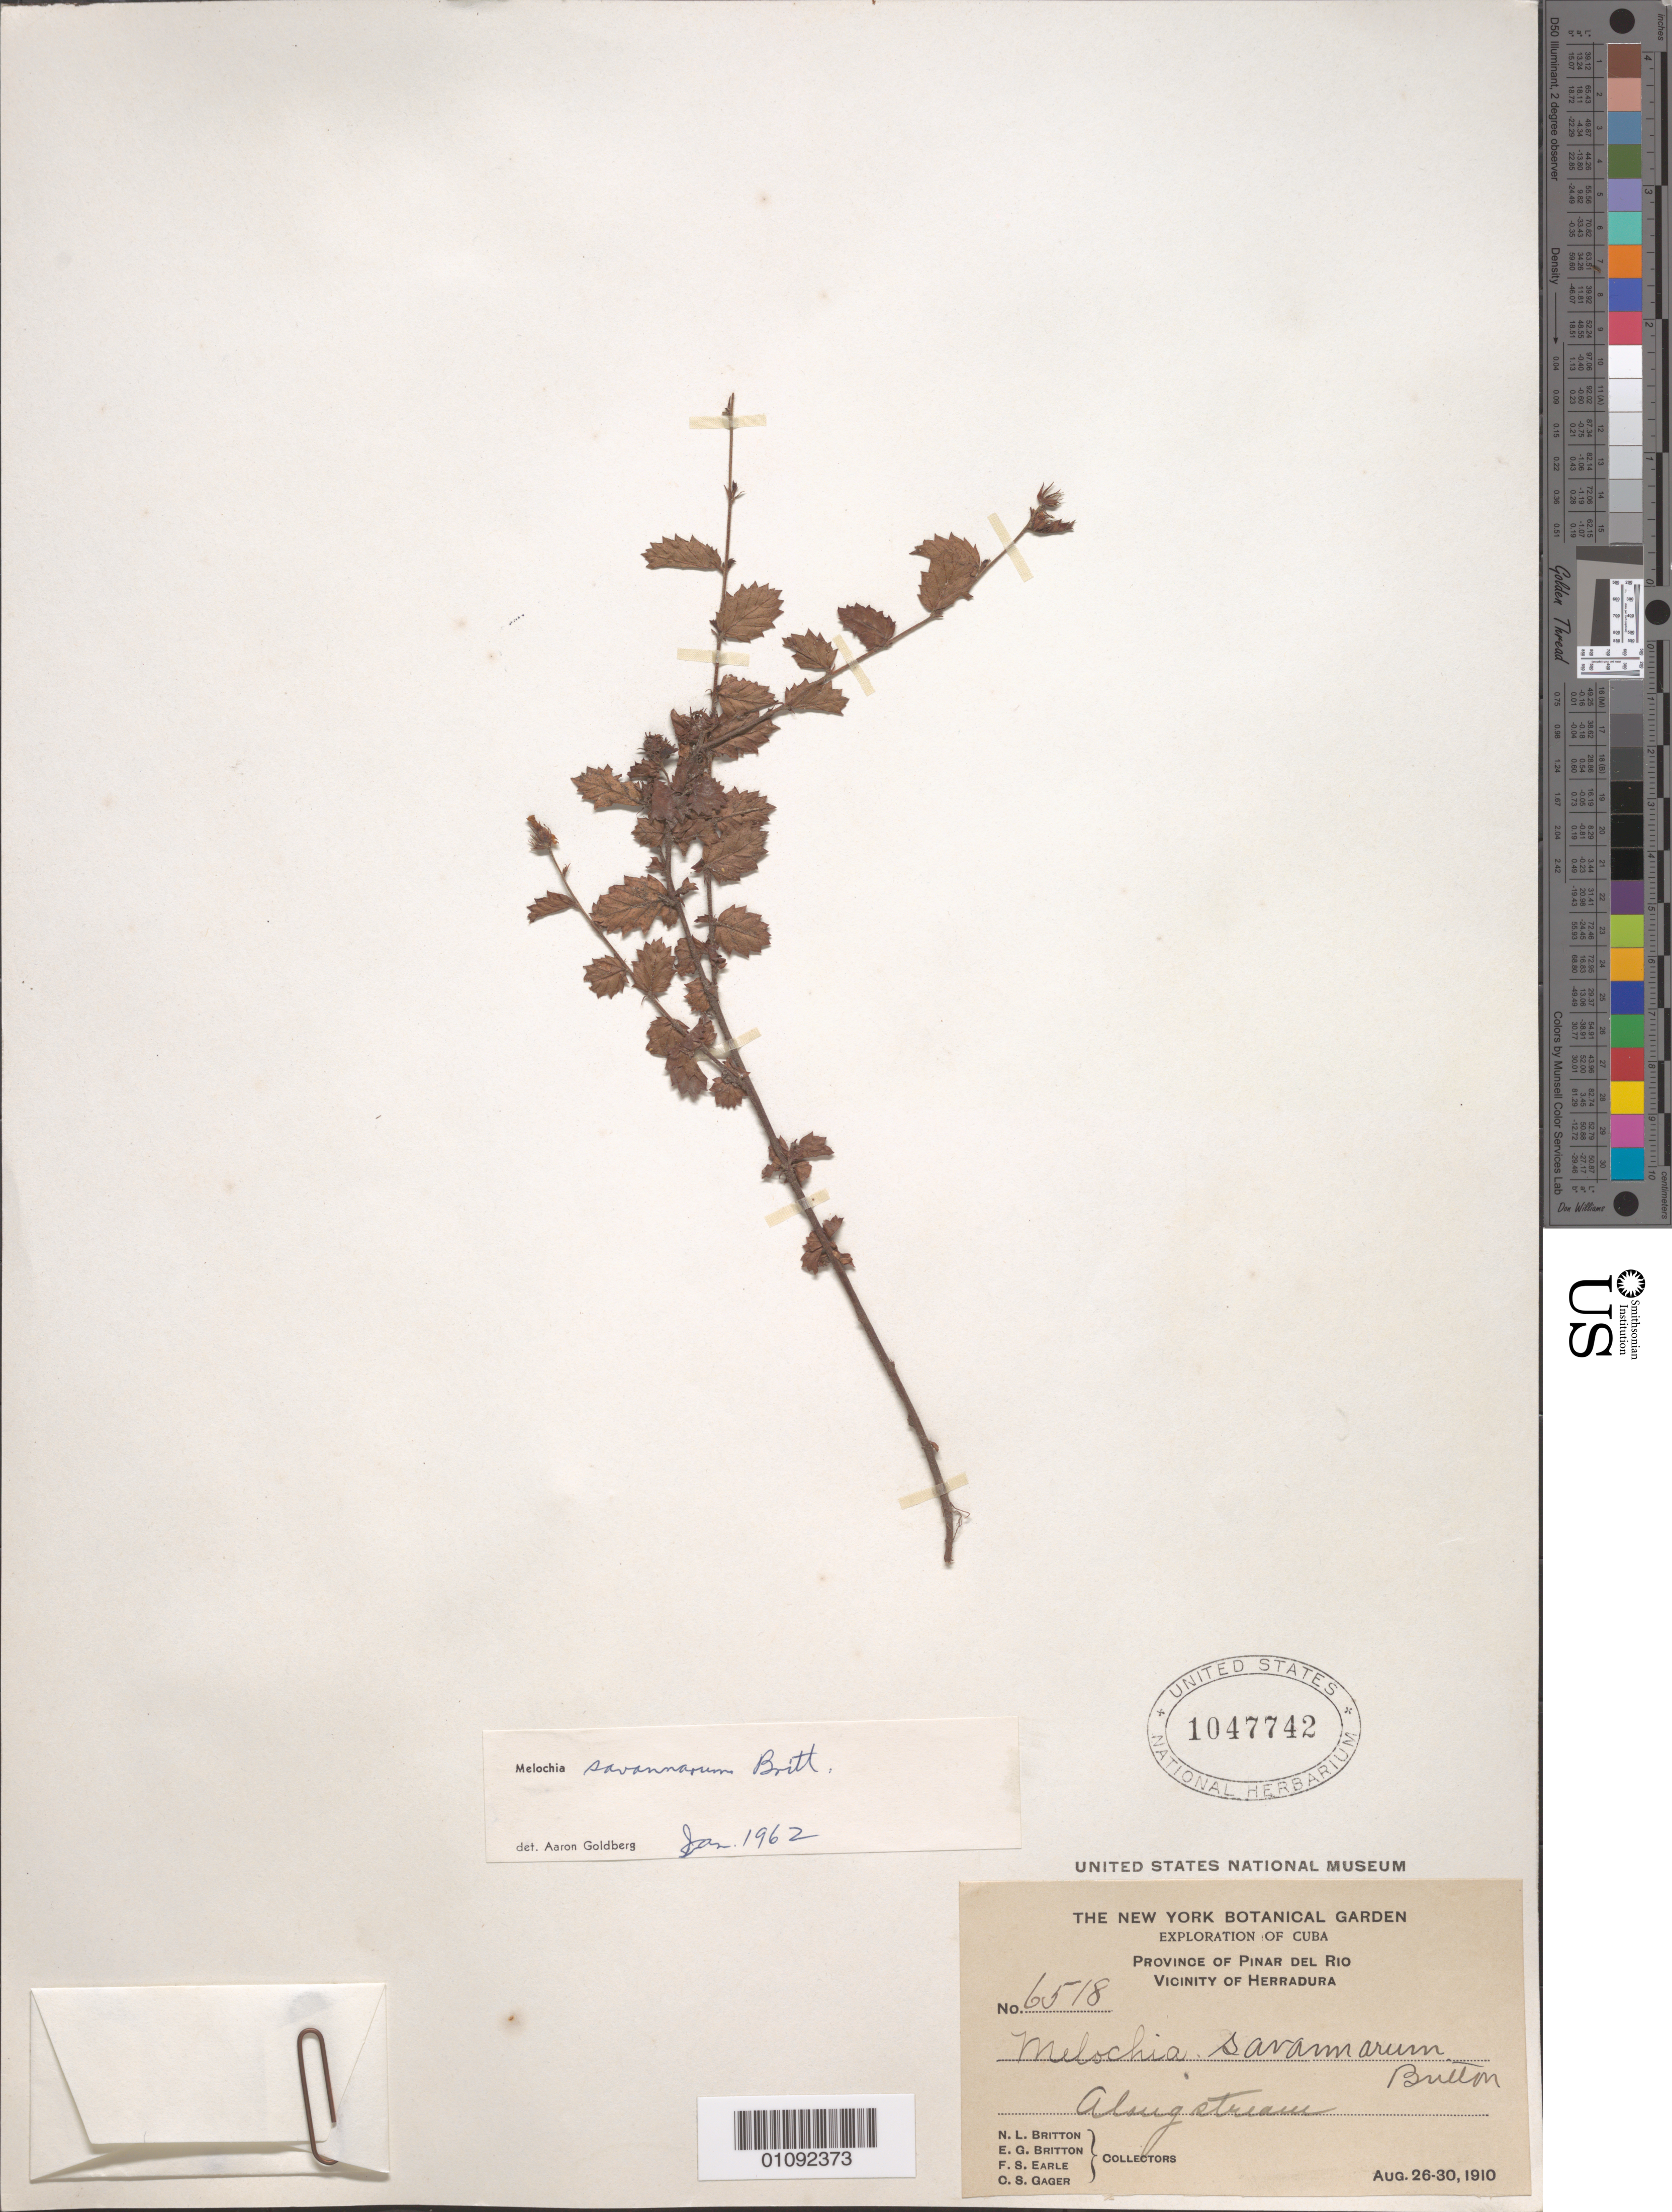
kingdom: Plantae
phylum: Tracheophyta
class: Magnoliopsida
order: Malvales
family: Malvaceae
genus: Melochia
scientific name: Melochia savannarum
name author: Britton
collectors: N. Britton, E. G. Britton, F. S. Earle & C. Gager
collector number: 6518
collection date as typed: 26 Aug 1910 to 30 Aug 1910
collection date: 1910-08-26/1910-08-30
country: Cuba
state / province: Pinar del Rio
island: Cuba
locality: Vicinity of Herradura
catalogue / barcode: US 1047742